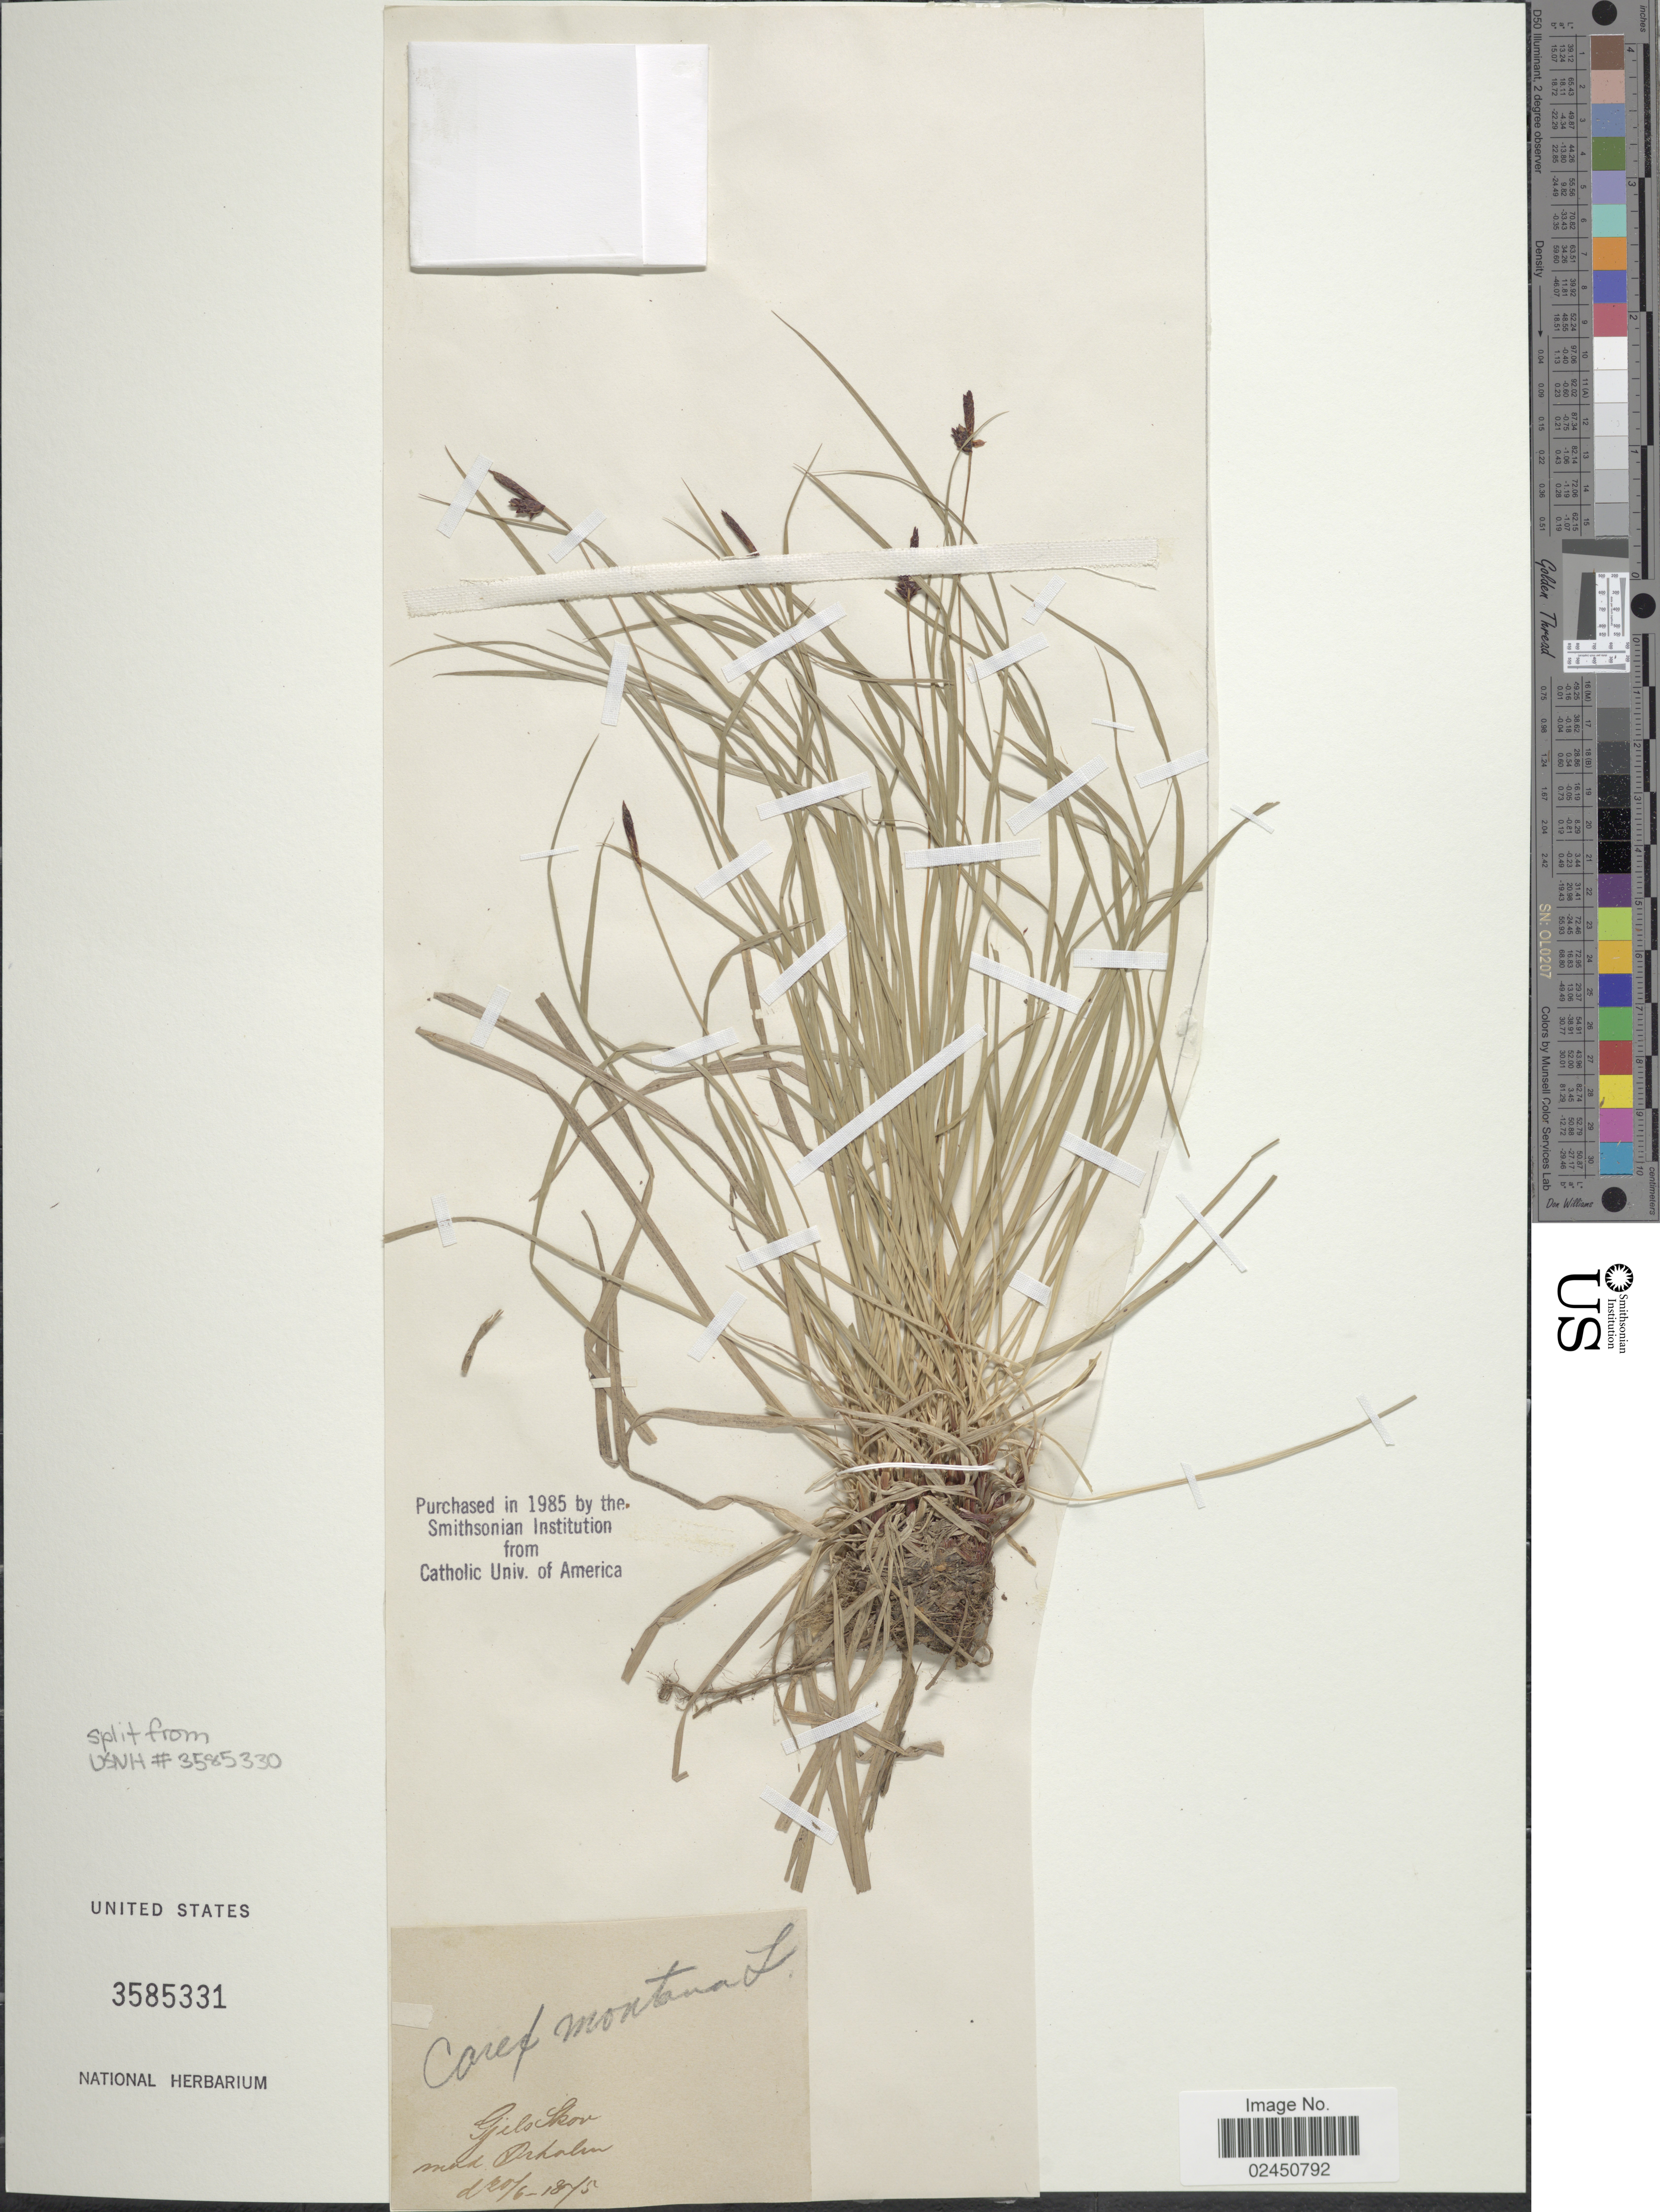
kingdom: Plantae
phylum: Tracheophyta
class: Liliopsida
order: Poales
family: Cyperaceae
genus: Carex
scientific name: Carex montana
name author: L.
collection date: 1875-06-20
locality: Gielskor, mad Prhalen [interpreted]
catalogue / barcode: US 3585331